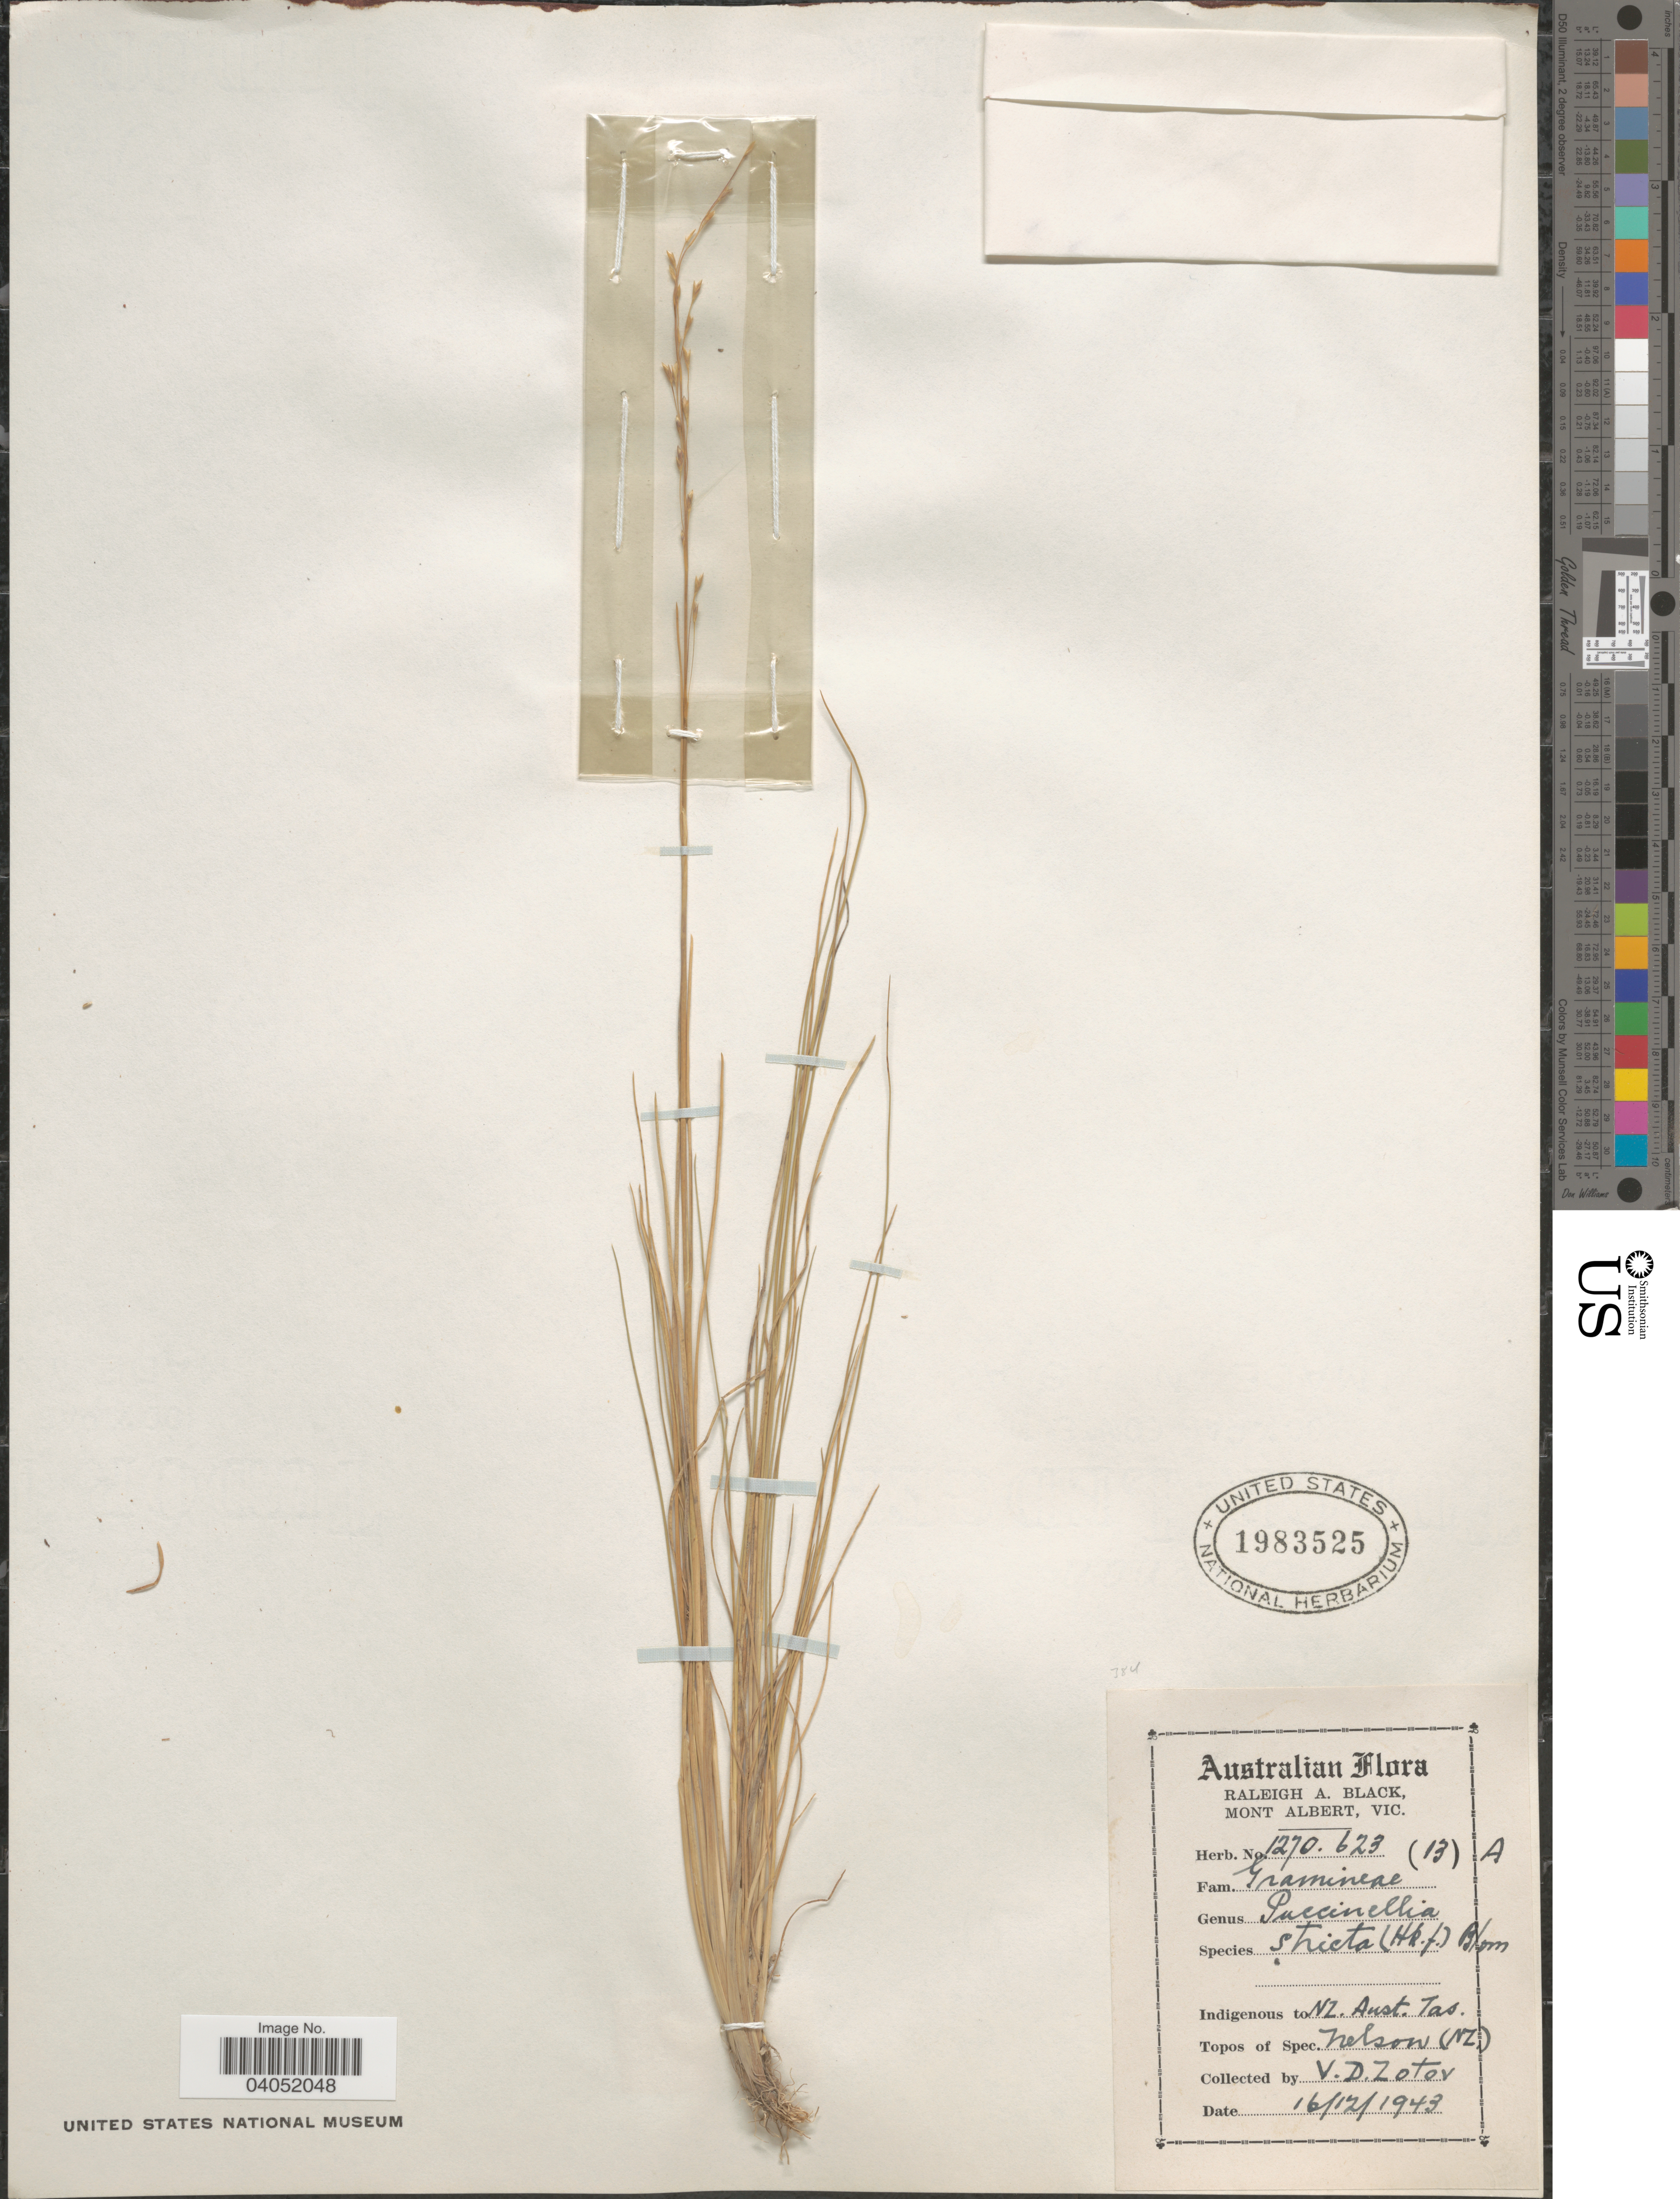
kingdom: Plantae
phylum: Tracheophyta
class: Liliopsida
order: Poales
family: Poaceae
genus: Puccinellia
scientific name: Puccinellia stricta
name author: Keng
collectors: V. Zotov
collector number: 1270.623(13)A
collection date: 1943-12-16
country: New Zealand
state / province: Nelson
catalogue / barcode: US 1983525